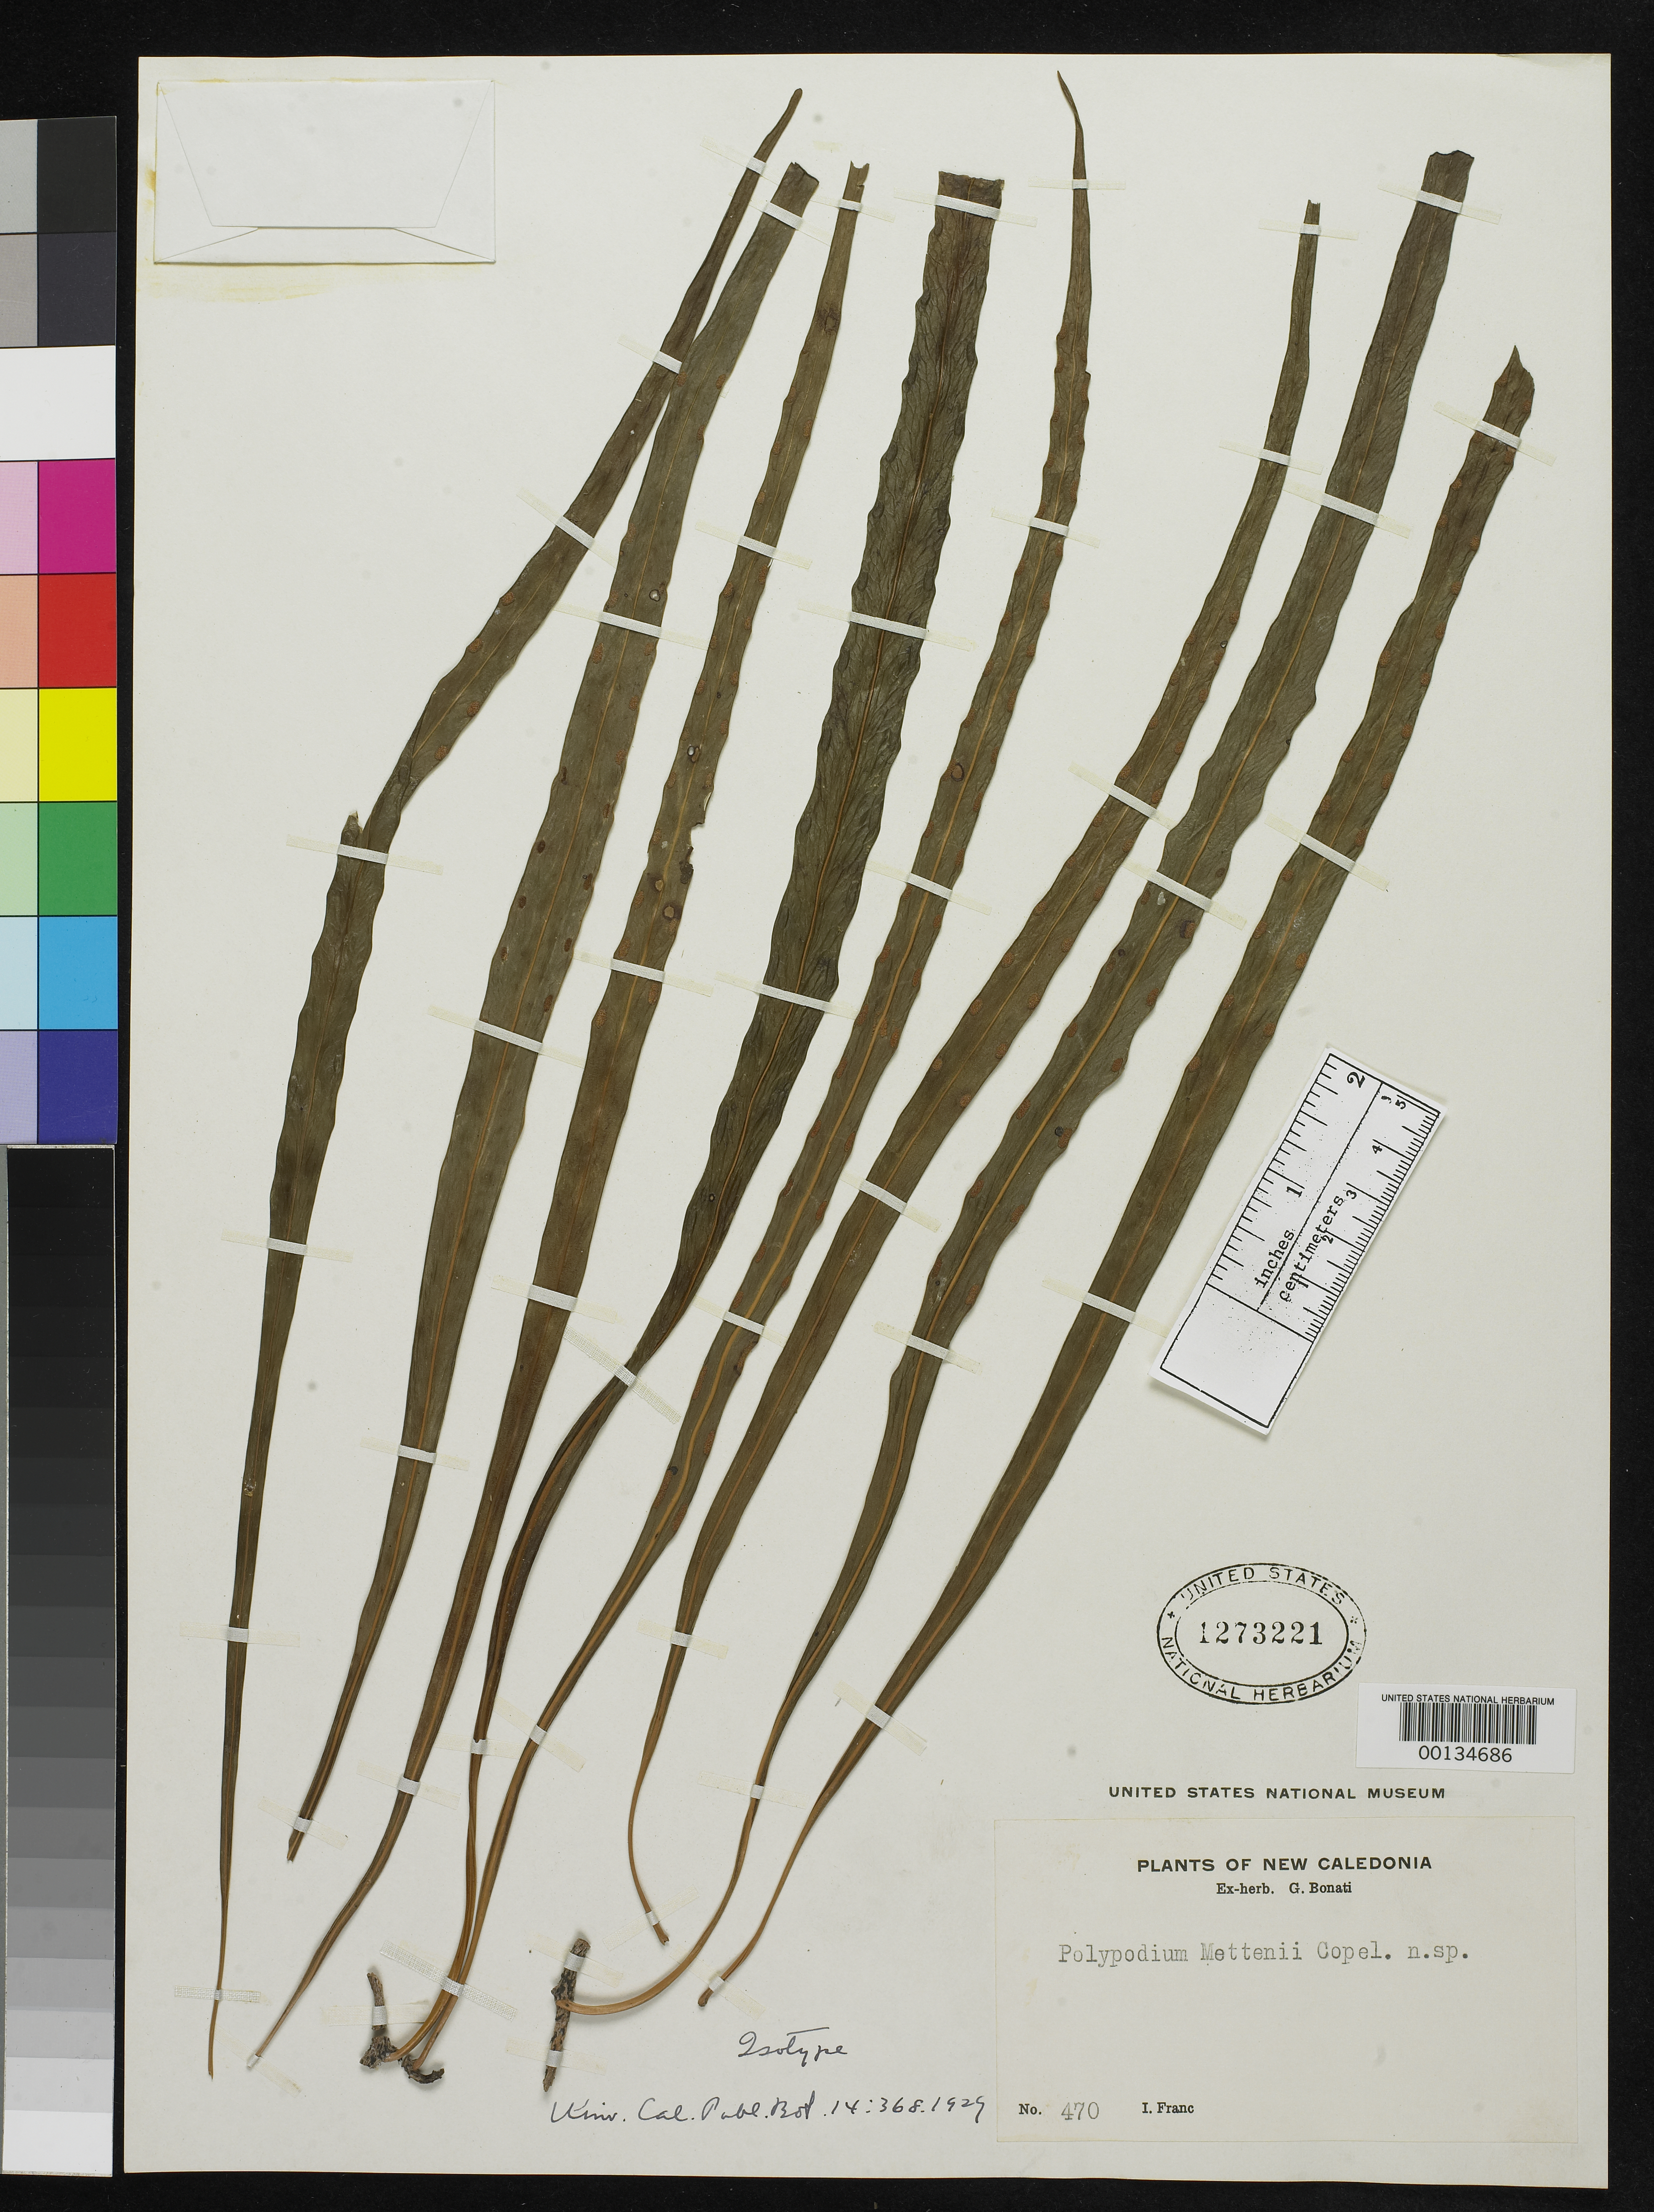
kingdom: Plantae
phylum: Tracheophyta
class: Polypodiopsida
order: Polypodiales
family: Polypodiaceae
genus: Polypodium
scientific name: Polypodium mettenii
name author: Copel.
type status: Type Collection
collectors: I. Franc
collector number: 470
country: New Caledonia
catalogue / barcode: US 1273221